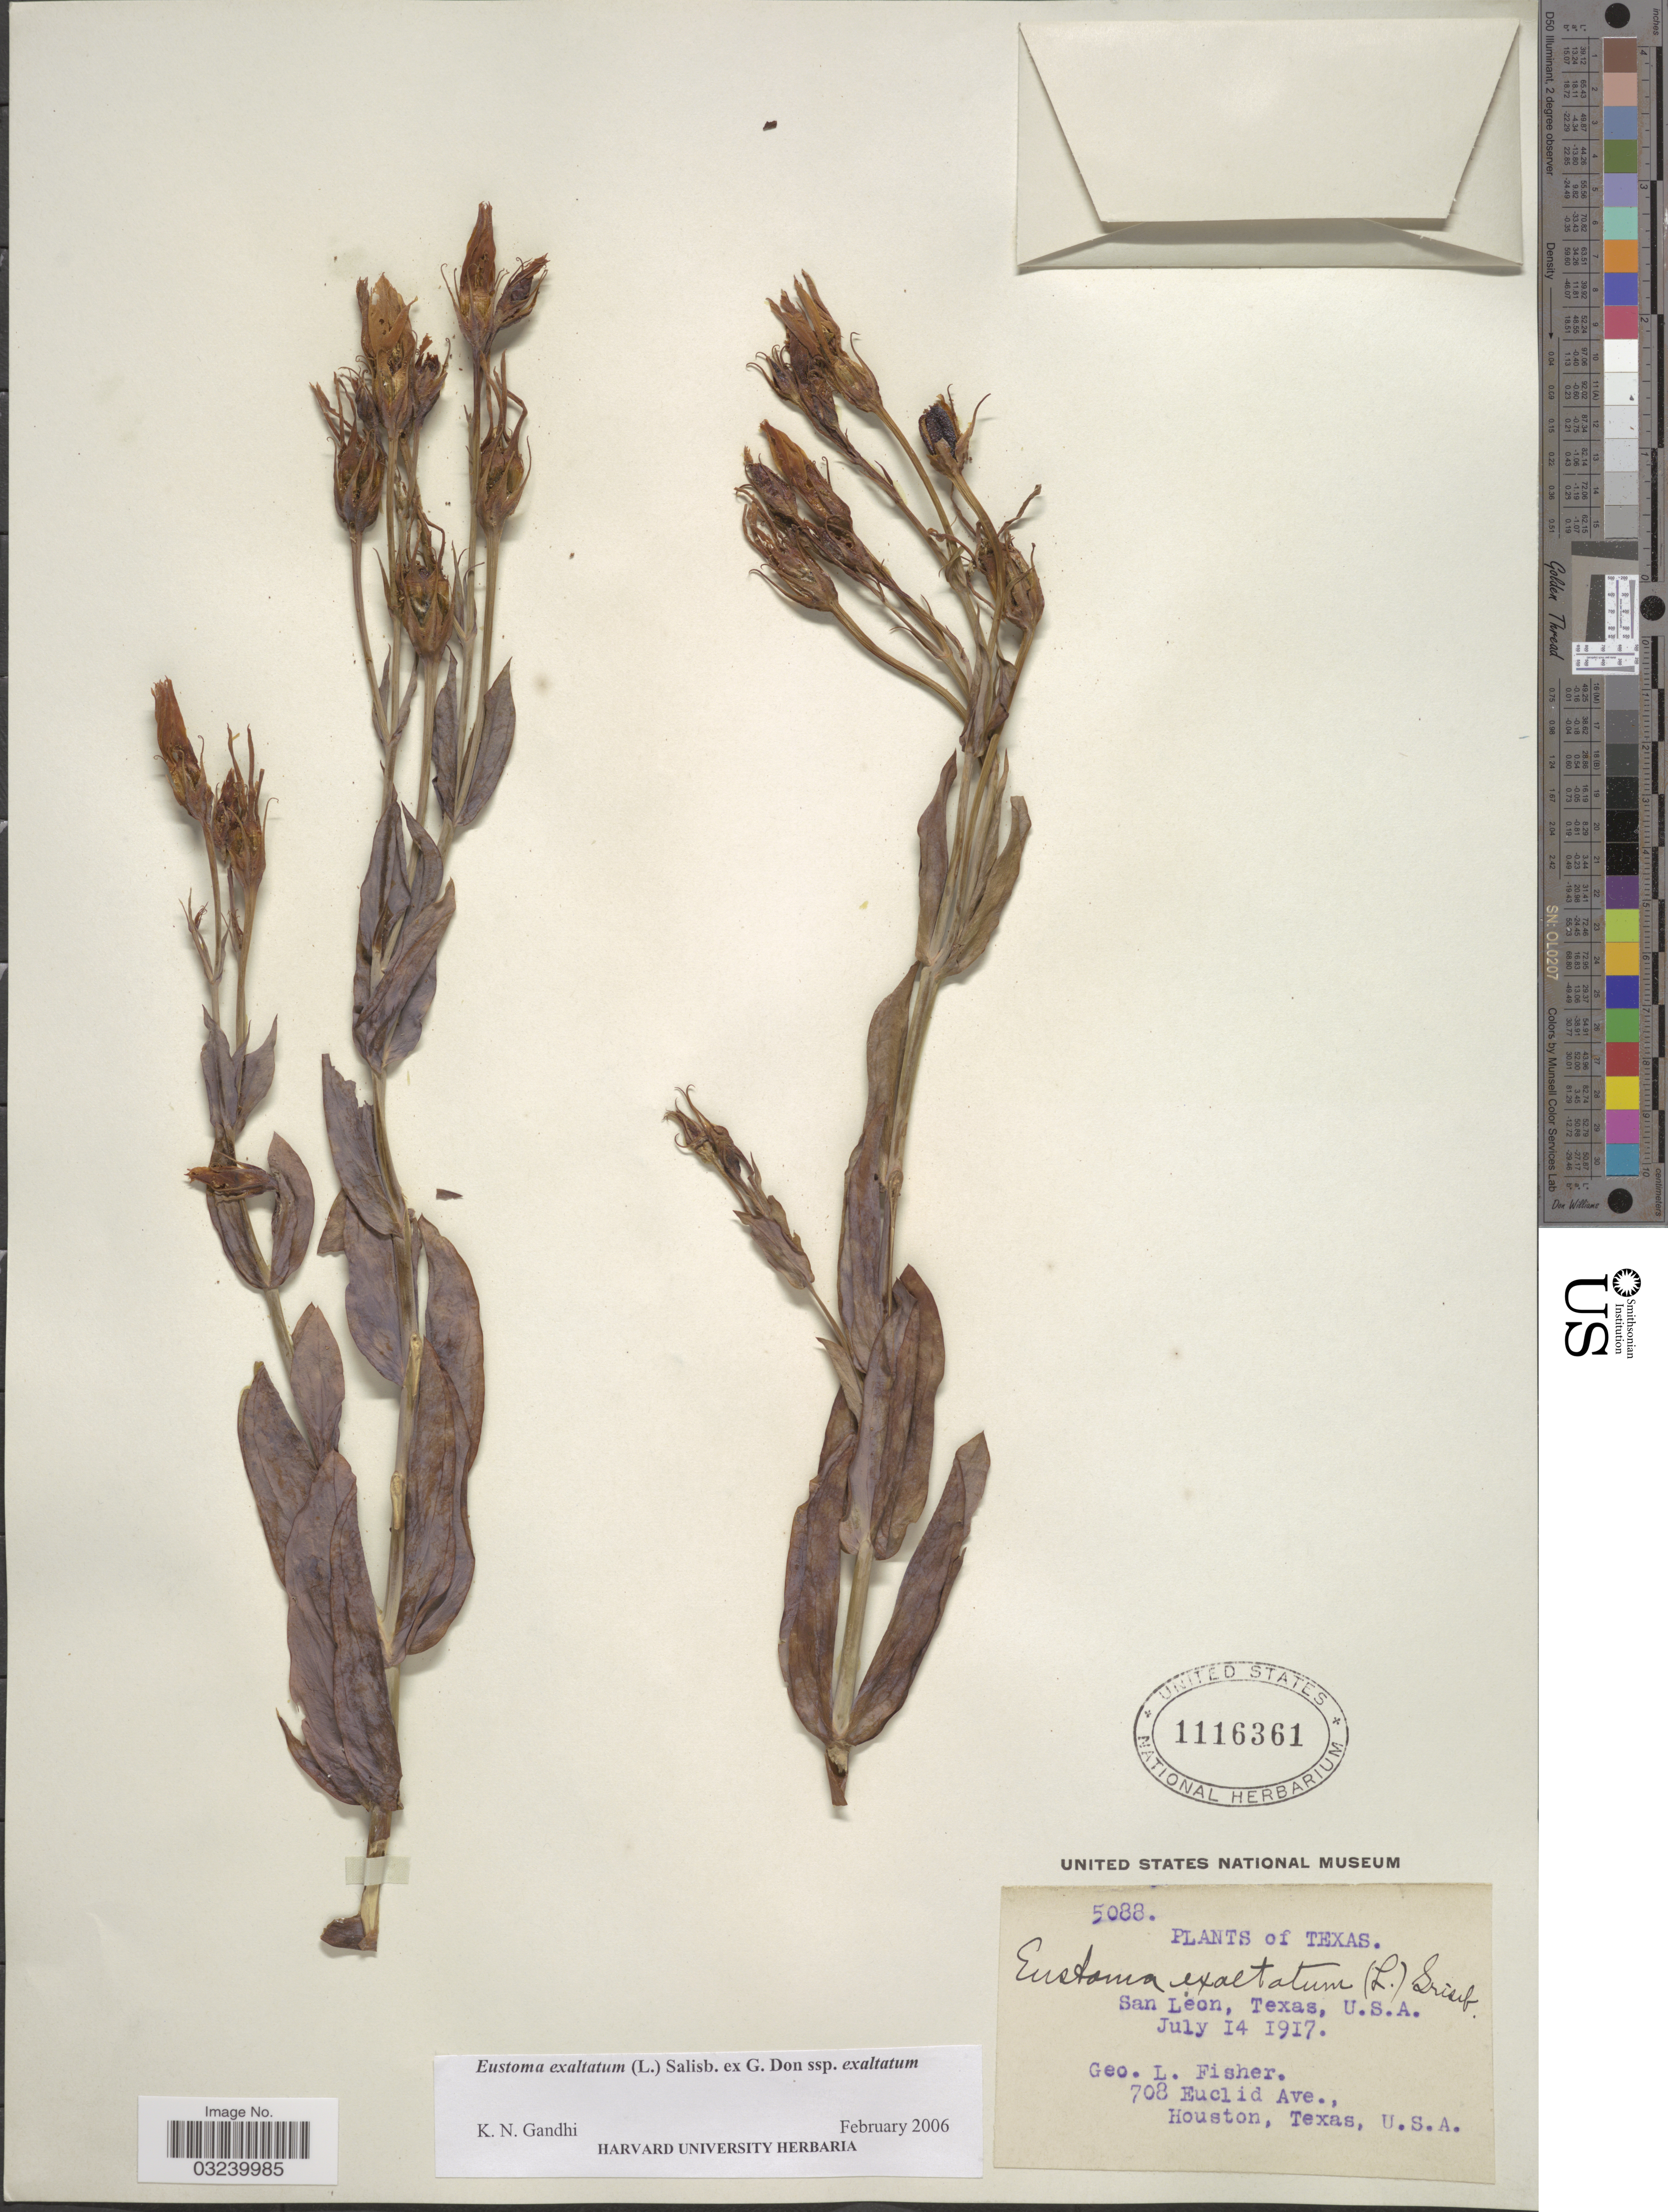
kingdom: Plantae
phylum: Tracheophyta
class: Magnoliopsida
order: Gentianales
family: Gentianaceae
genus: Eustoma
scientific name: Eustoma exaltatum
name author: (L.) Salisb. ex Don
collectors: G. L. Fisher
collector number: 5088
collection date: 1917-07-14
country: United States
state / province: Texas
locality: San Leon, Texas.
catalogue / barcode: US 1116361